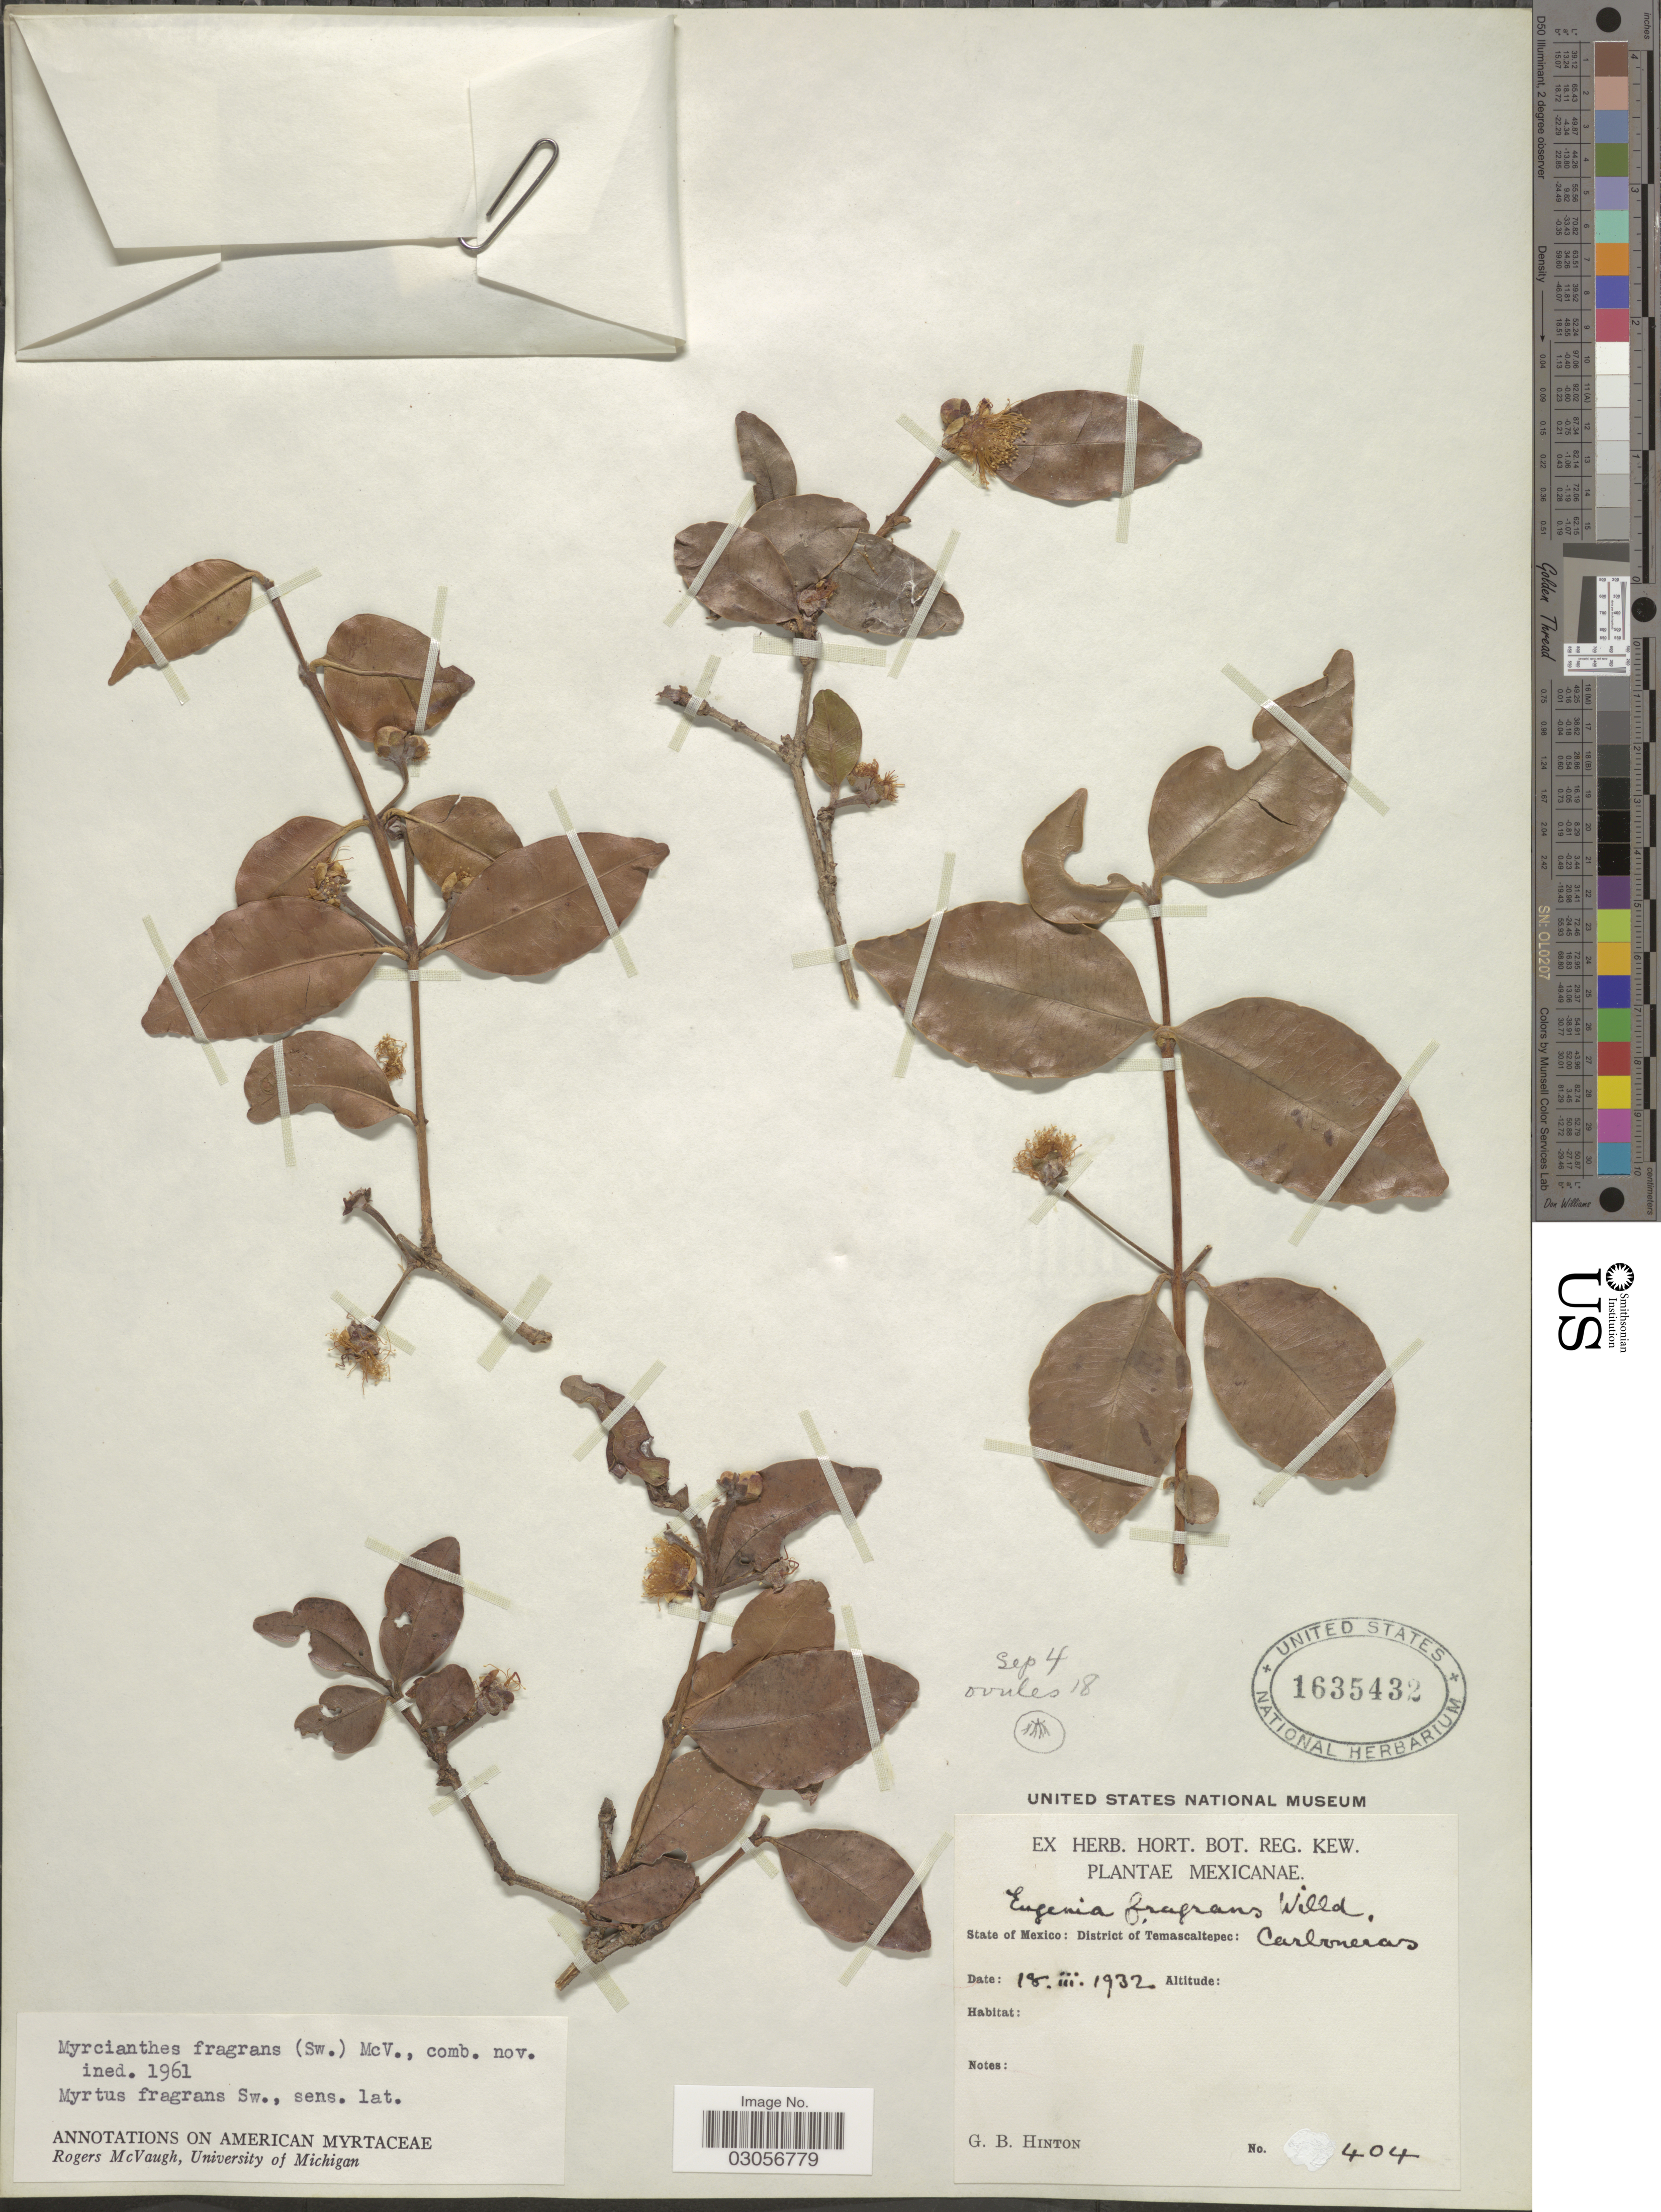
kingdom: Plantae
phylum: Tracheophyta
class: Magnoliopsida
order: Myrtales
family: Myrtaceae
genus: Myrcianthes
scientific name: Myrcianthes fragrans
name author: (Sw.) McVaugh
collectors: G. B. Hinton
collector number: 404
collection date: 1932-03-18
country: Mexico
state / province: México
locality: District of Temascaltepec.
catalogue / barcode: US 1635432